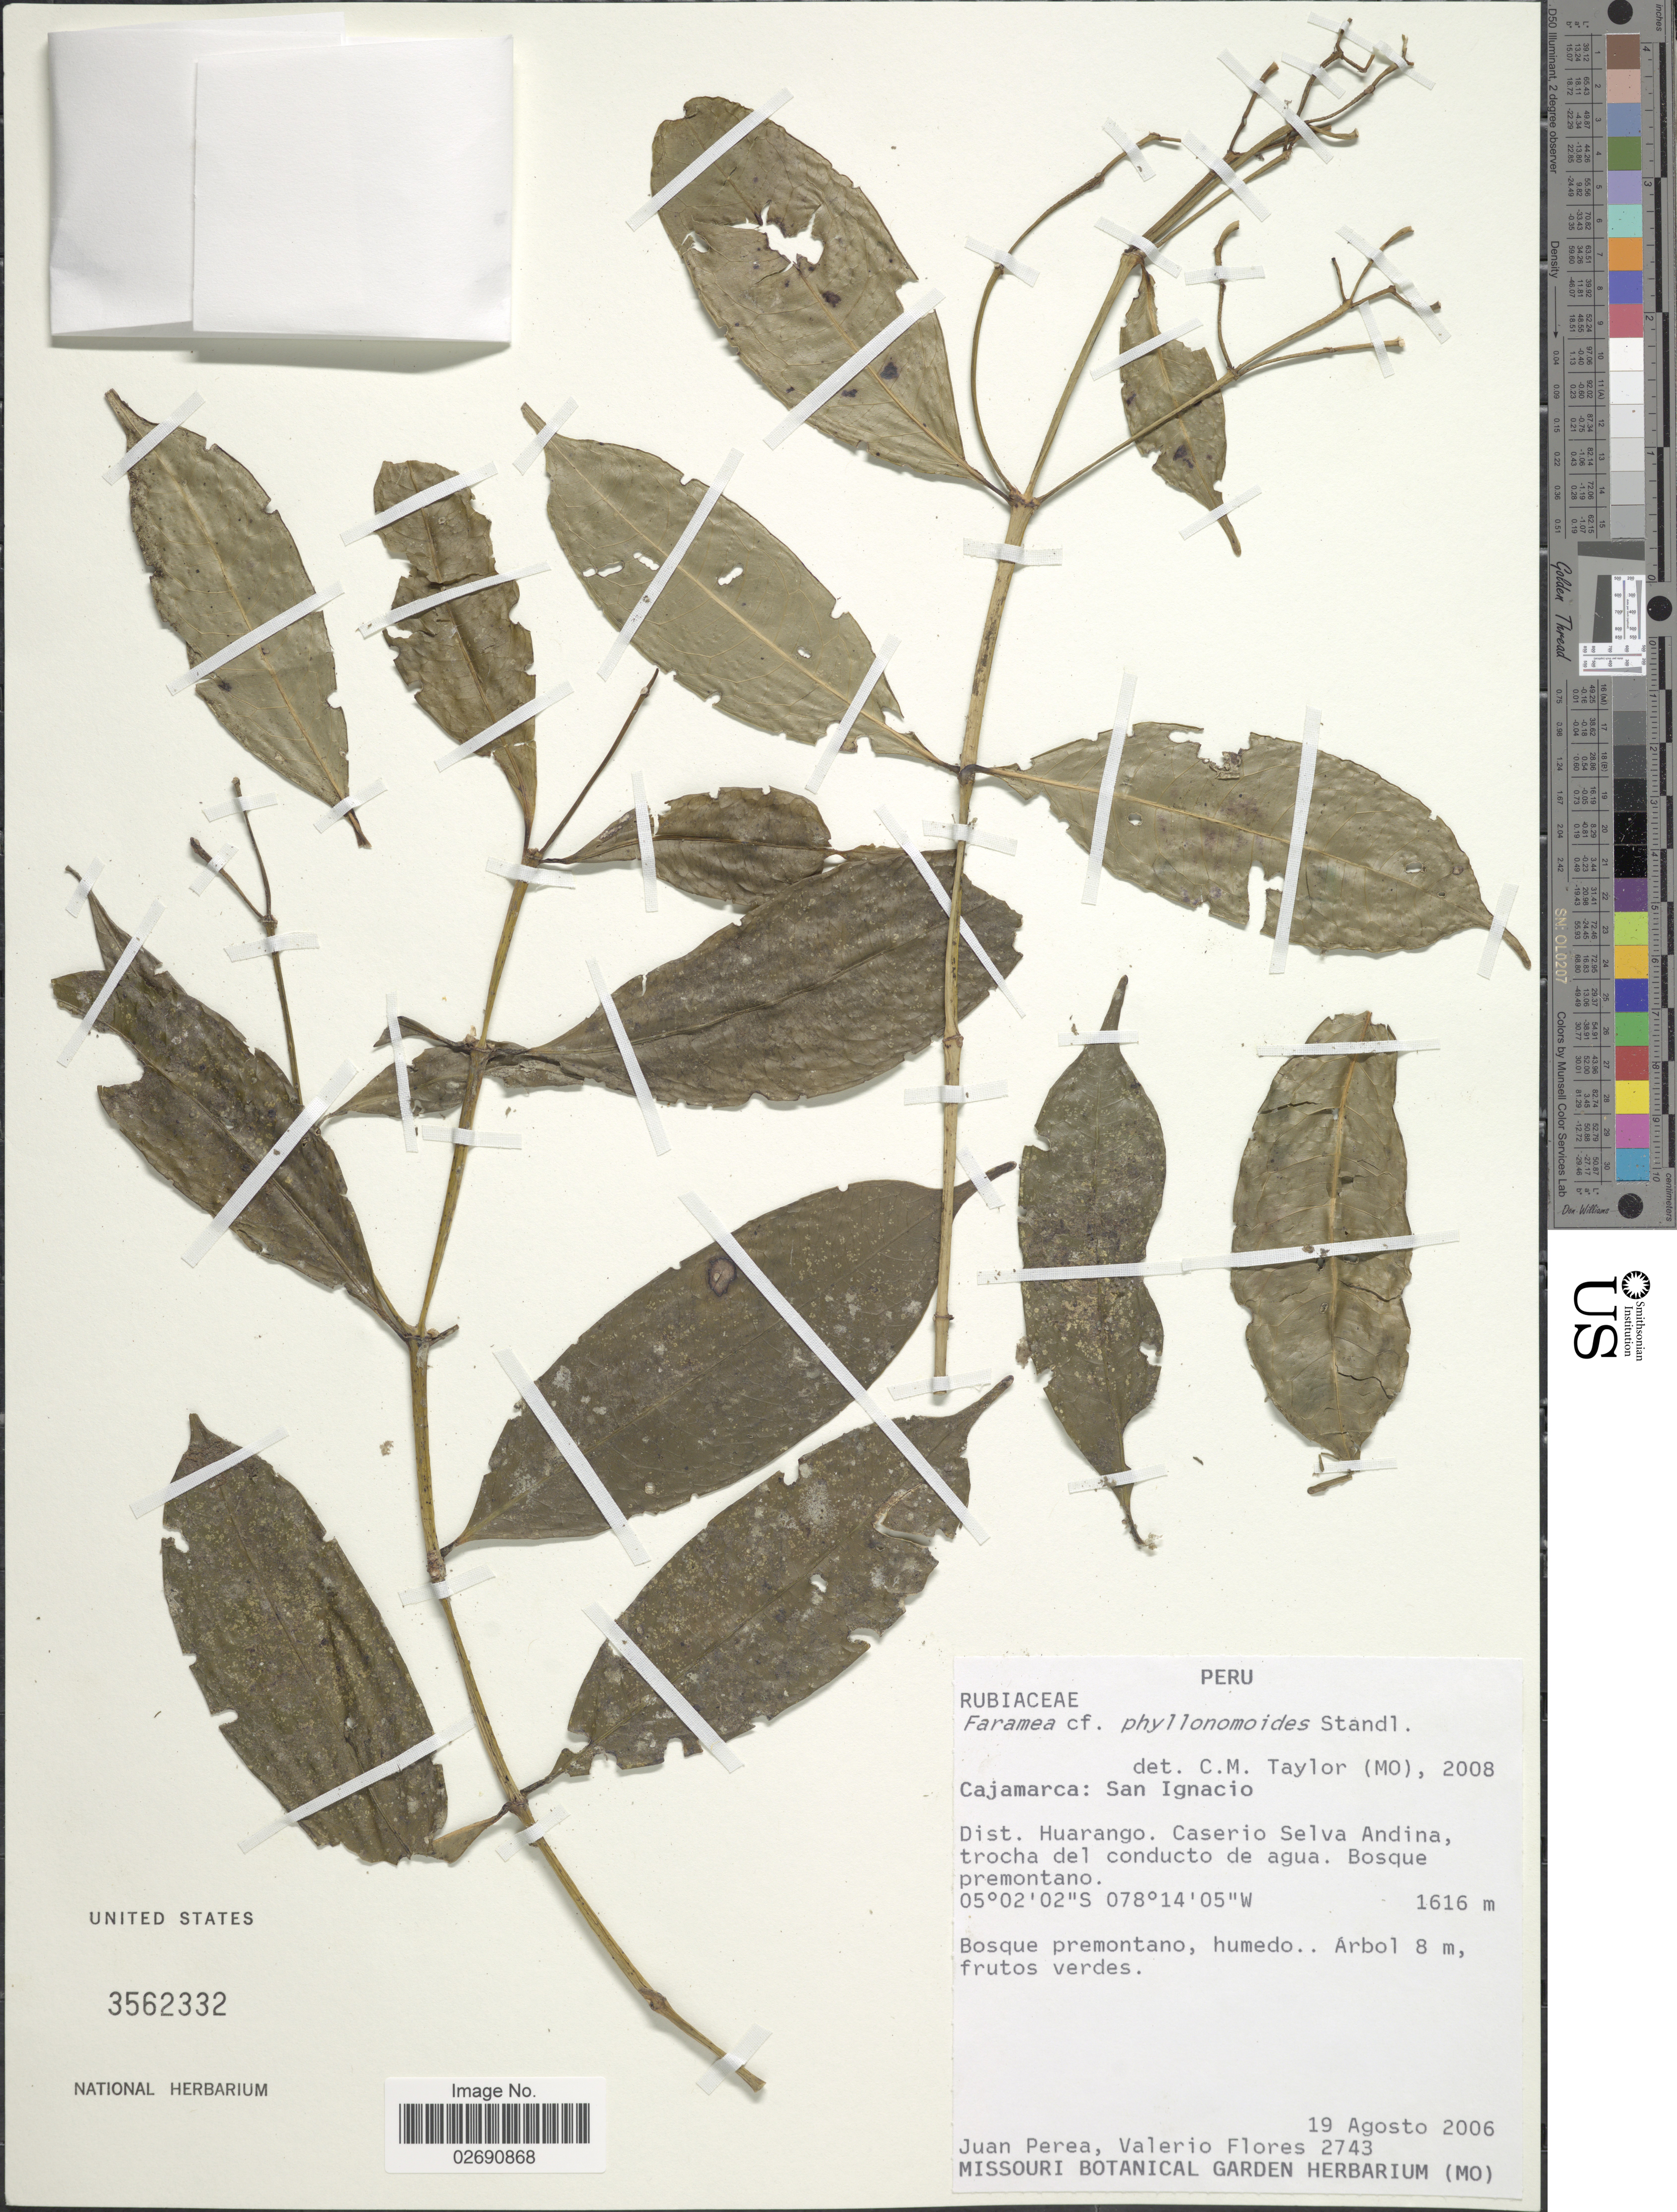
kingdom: Plantae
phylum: Tracheophyta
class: Magnoliopsida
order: Gentianales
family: Rubiaceae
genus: Faramea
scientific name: Faramea phyllonomoides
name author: Standl.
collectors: J. Perea & V. Flores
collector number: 2743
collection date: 2006-08-19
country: Peru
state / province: Cajamarca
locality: San Ignacio. Distrito Huarango. Poblado Selva Andina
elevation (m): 1616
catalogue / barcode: US 3562332